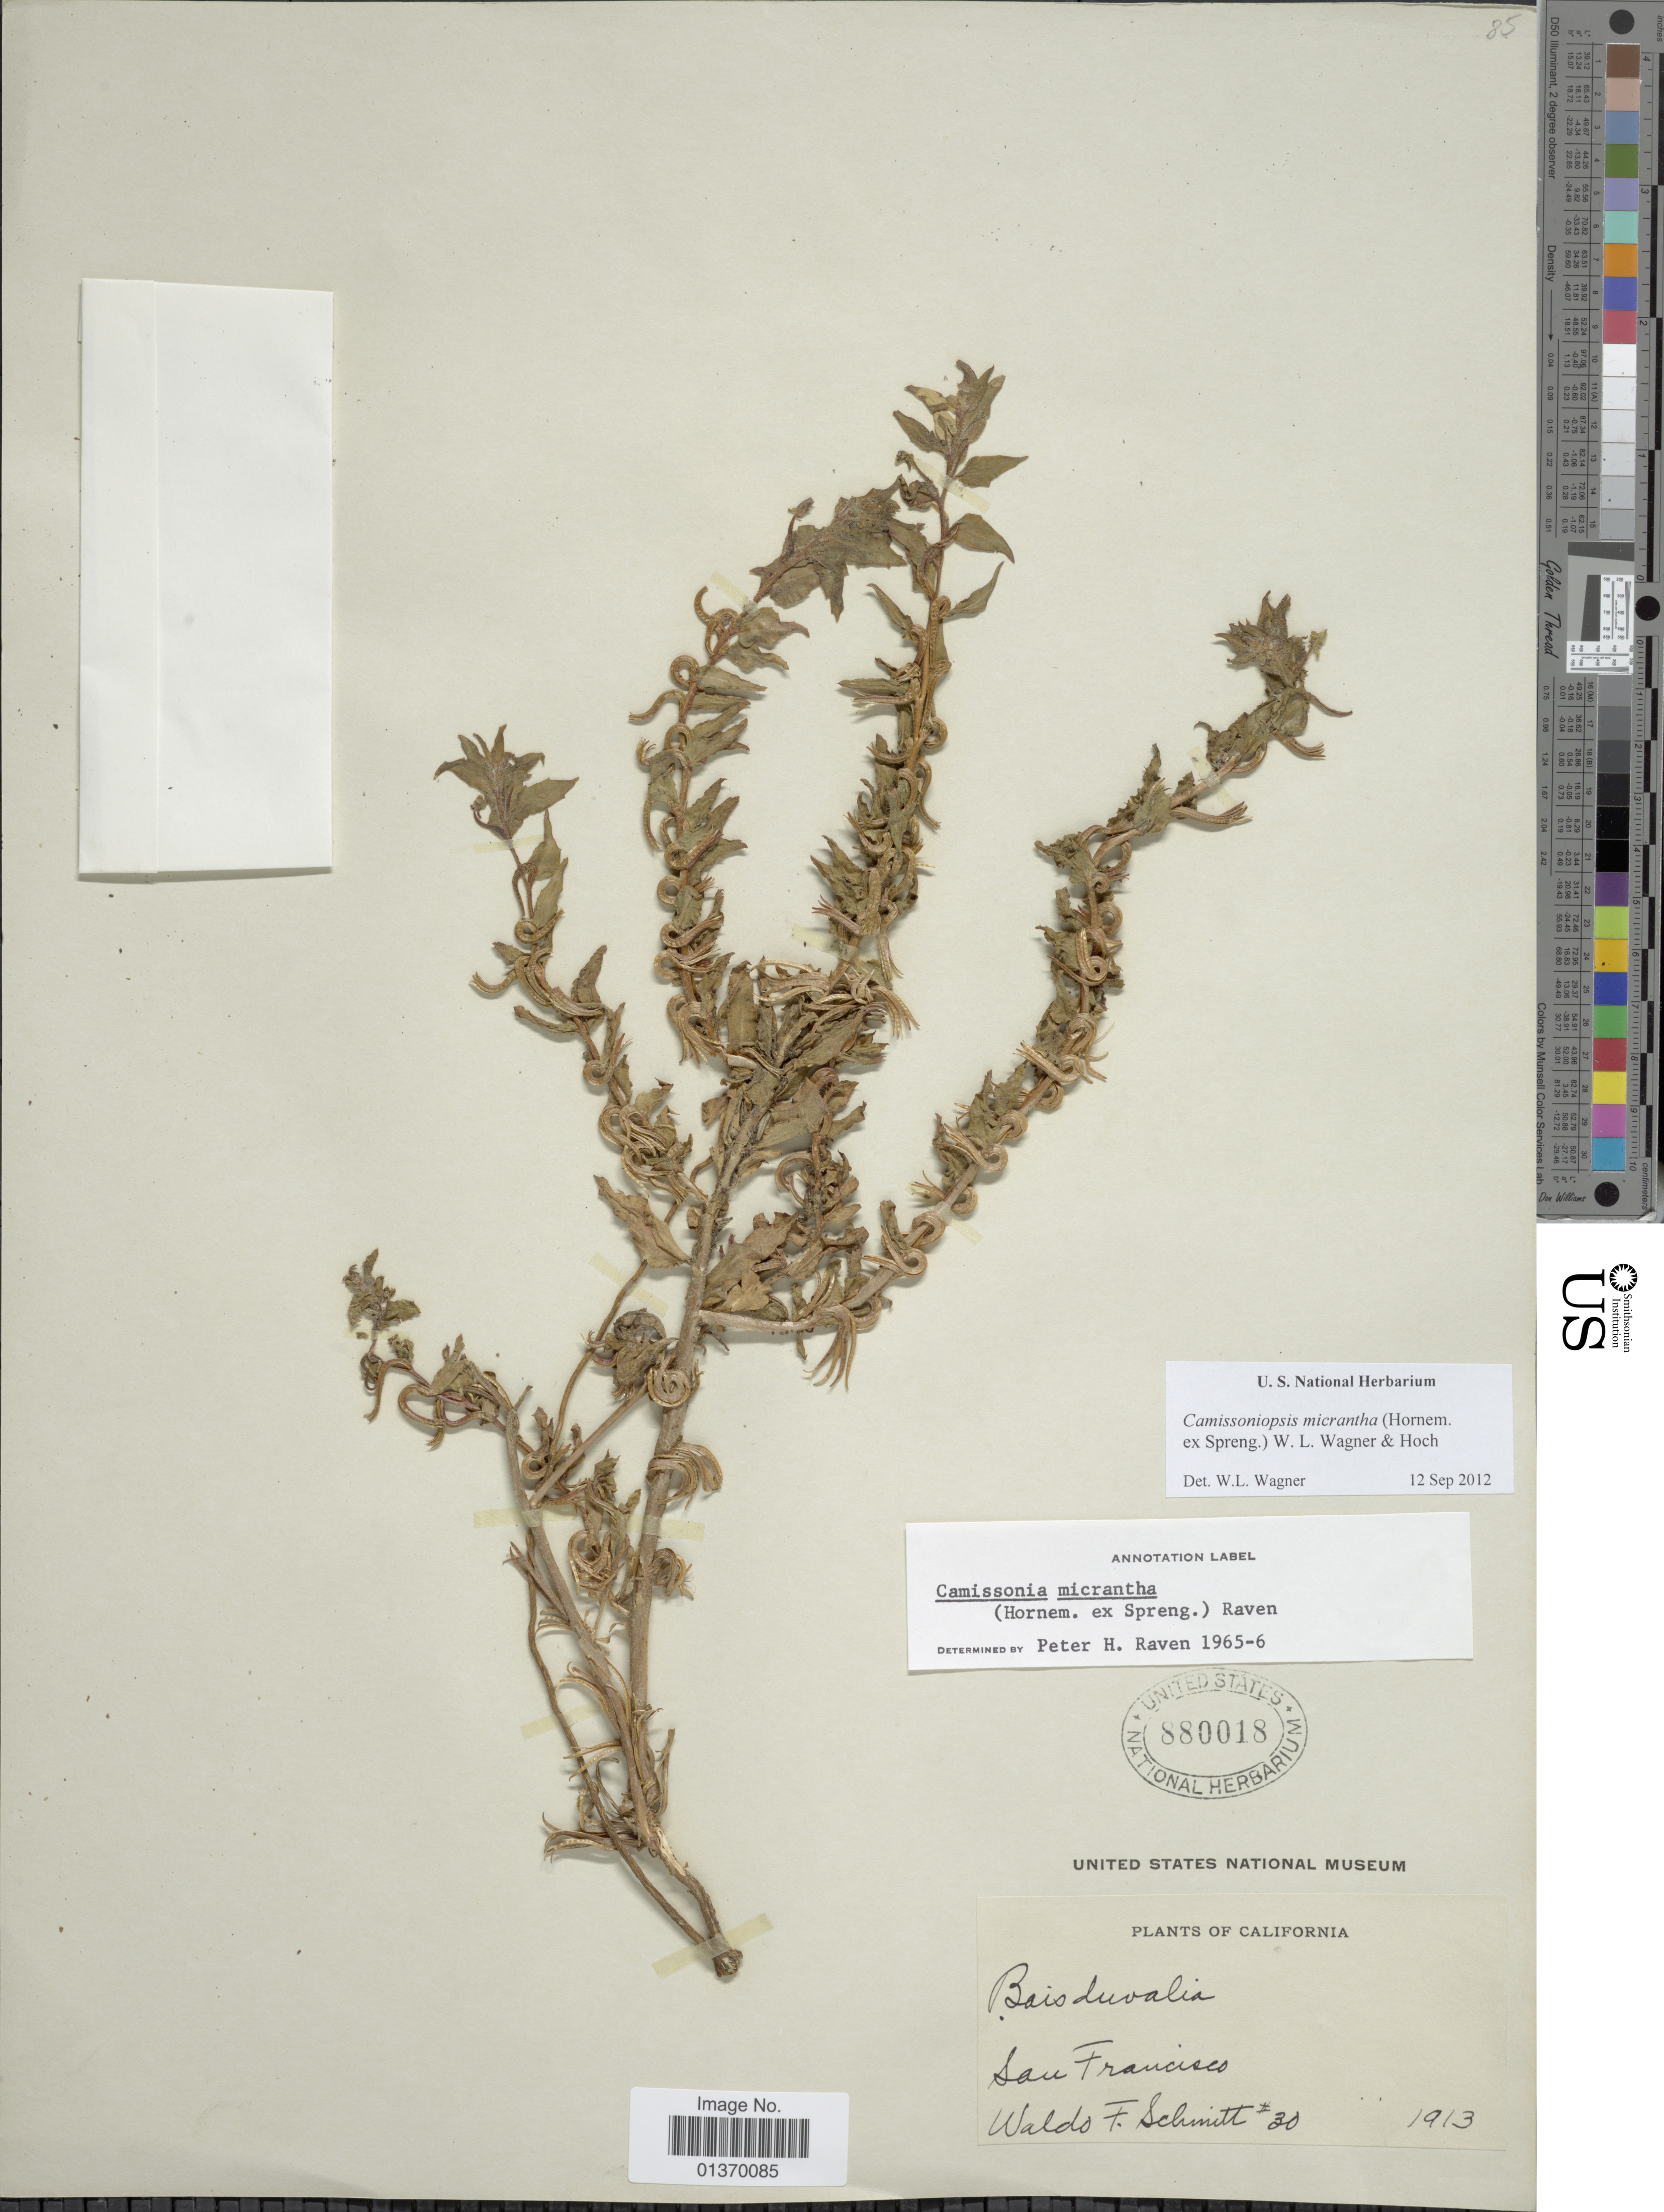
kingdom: Plantae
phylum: Tracheophyta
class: Magnoliopsida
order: Myrtales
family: Onagraceae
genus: Camissoniopsis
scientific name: Camissoniopsis micrantha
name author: (Hornem. ex Spreng.) W.L. Wagner & Hoch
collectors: W. L. Schmitt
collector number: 30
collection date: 1913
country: United States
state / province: California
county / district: San Francisco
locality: San Francisco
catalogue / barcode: US 880018